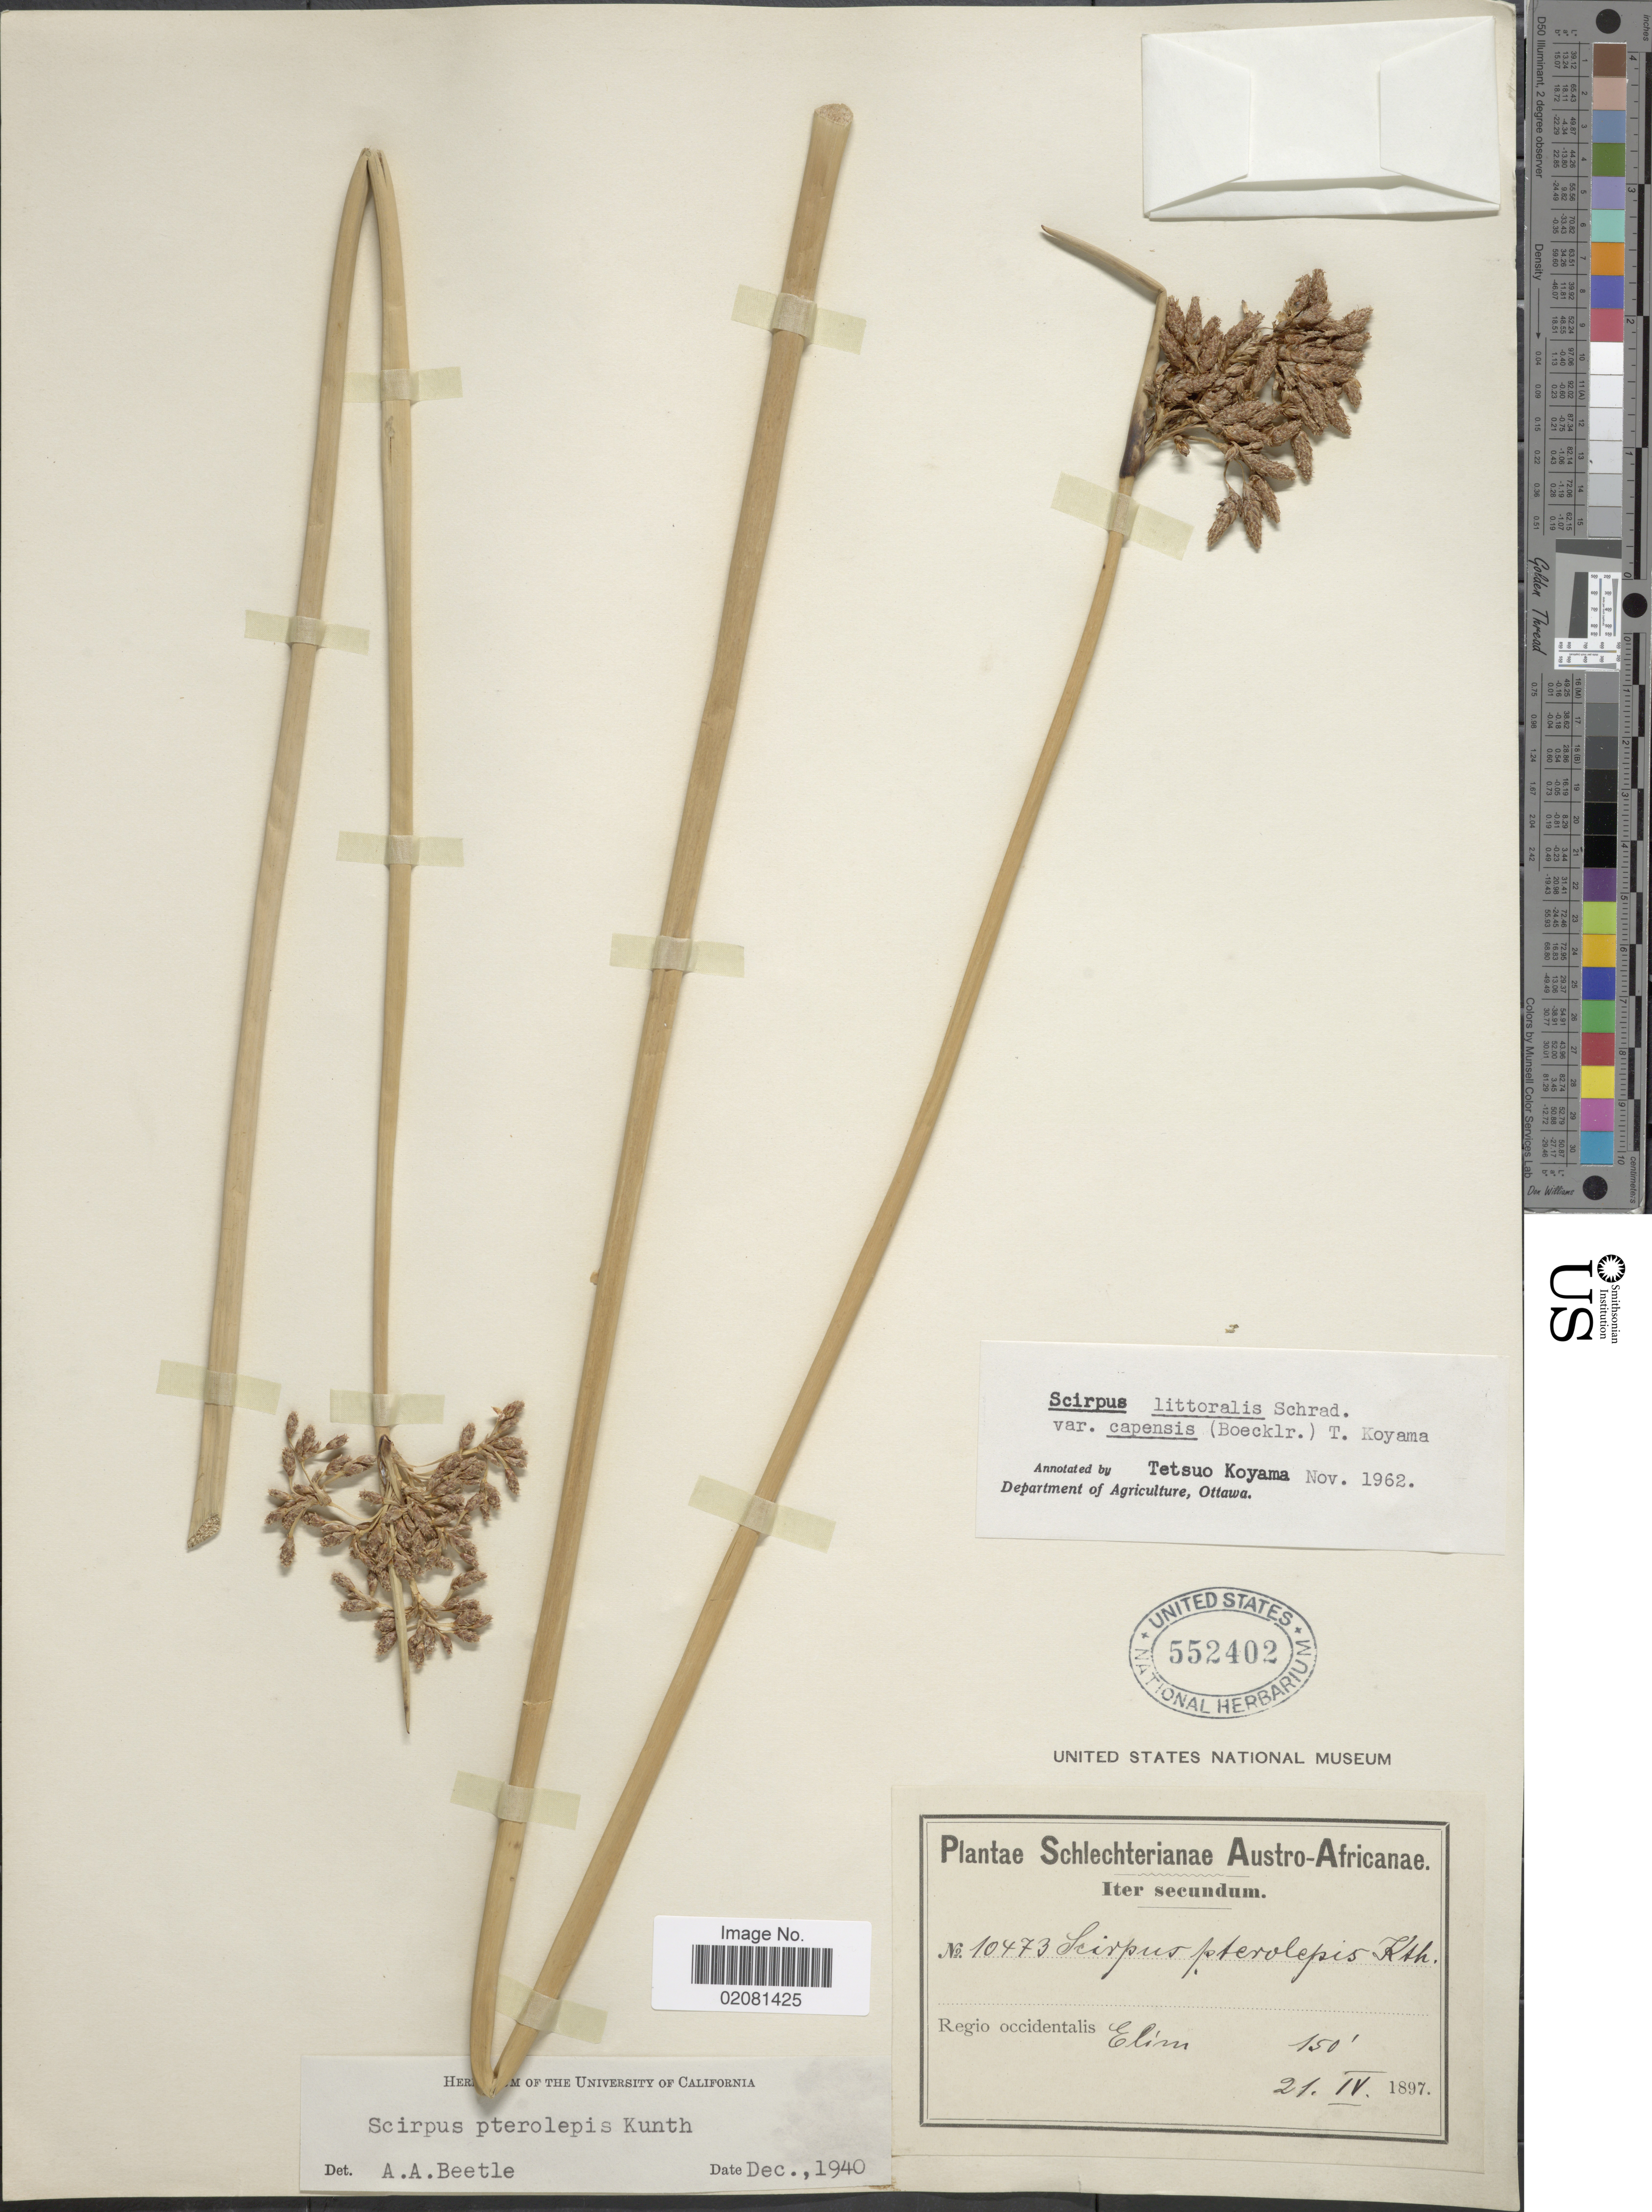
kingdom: Plantae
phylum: Tracheophyta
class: Liliopsida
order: Poales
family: Cyperaceae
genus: Schoenoplectus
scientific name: Schoenoplectus scirpoides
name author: (Schrad.) Browning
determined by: Strong, Mark T., (BOT), Smithsonian Institution - National Museum of Natural History (UNITED STATES)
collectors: Schlechter, --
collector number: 10473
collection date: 1897-04-21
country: South Africa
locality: Iter secundum. Regio occidentalis. Elim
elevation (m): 46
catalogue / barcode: US 552402